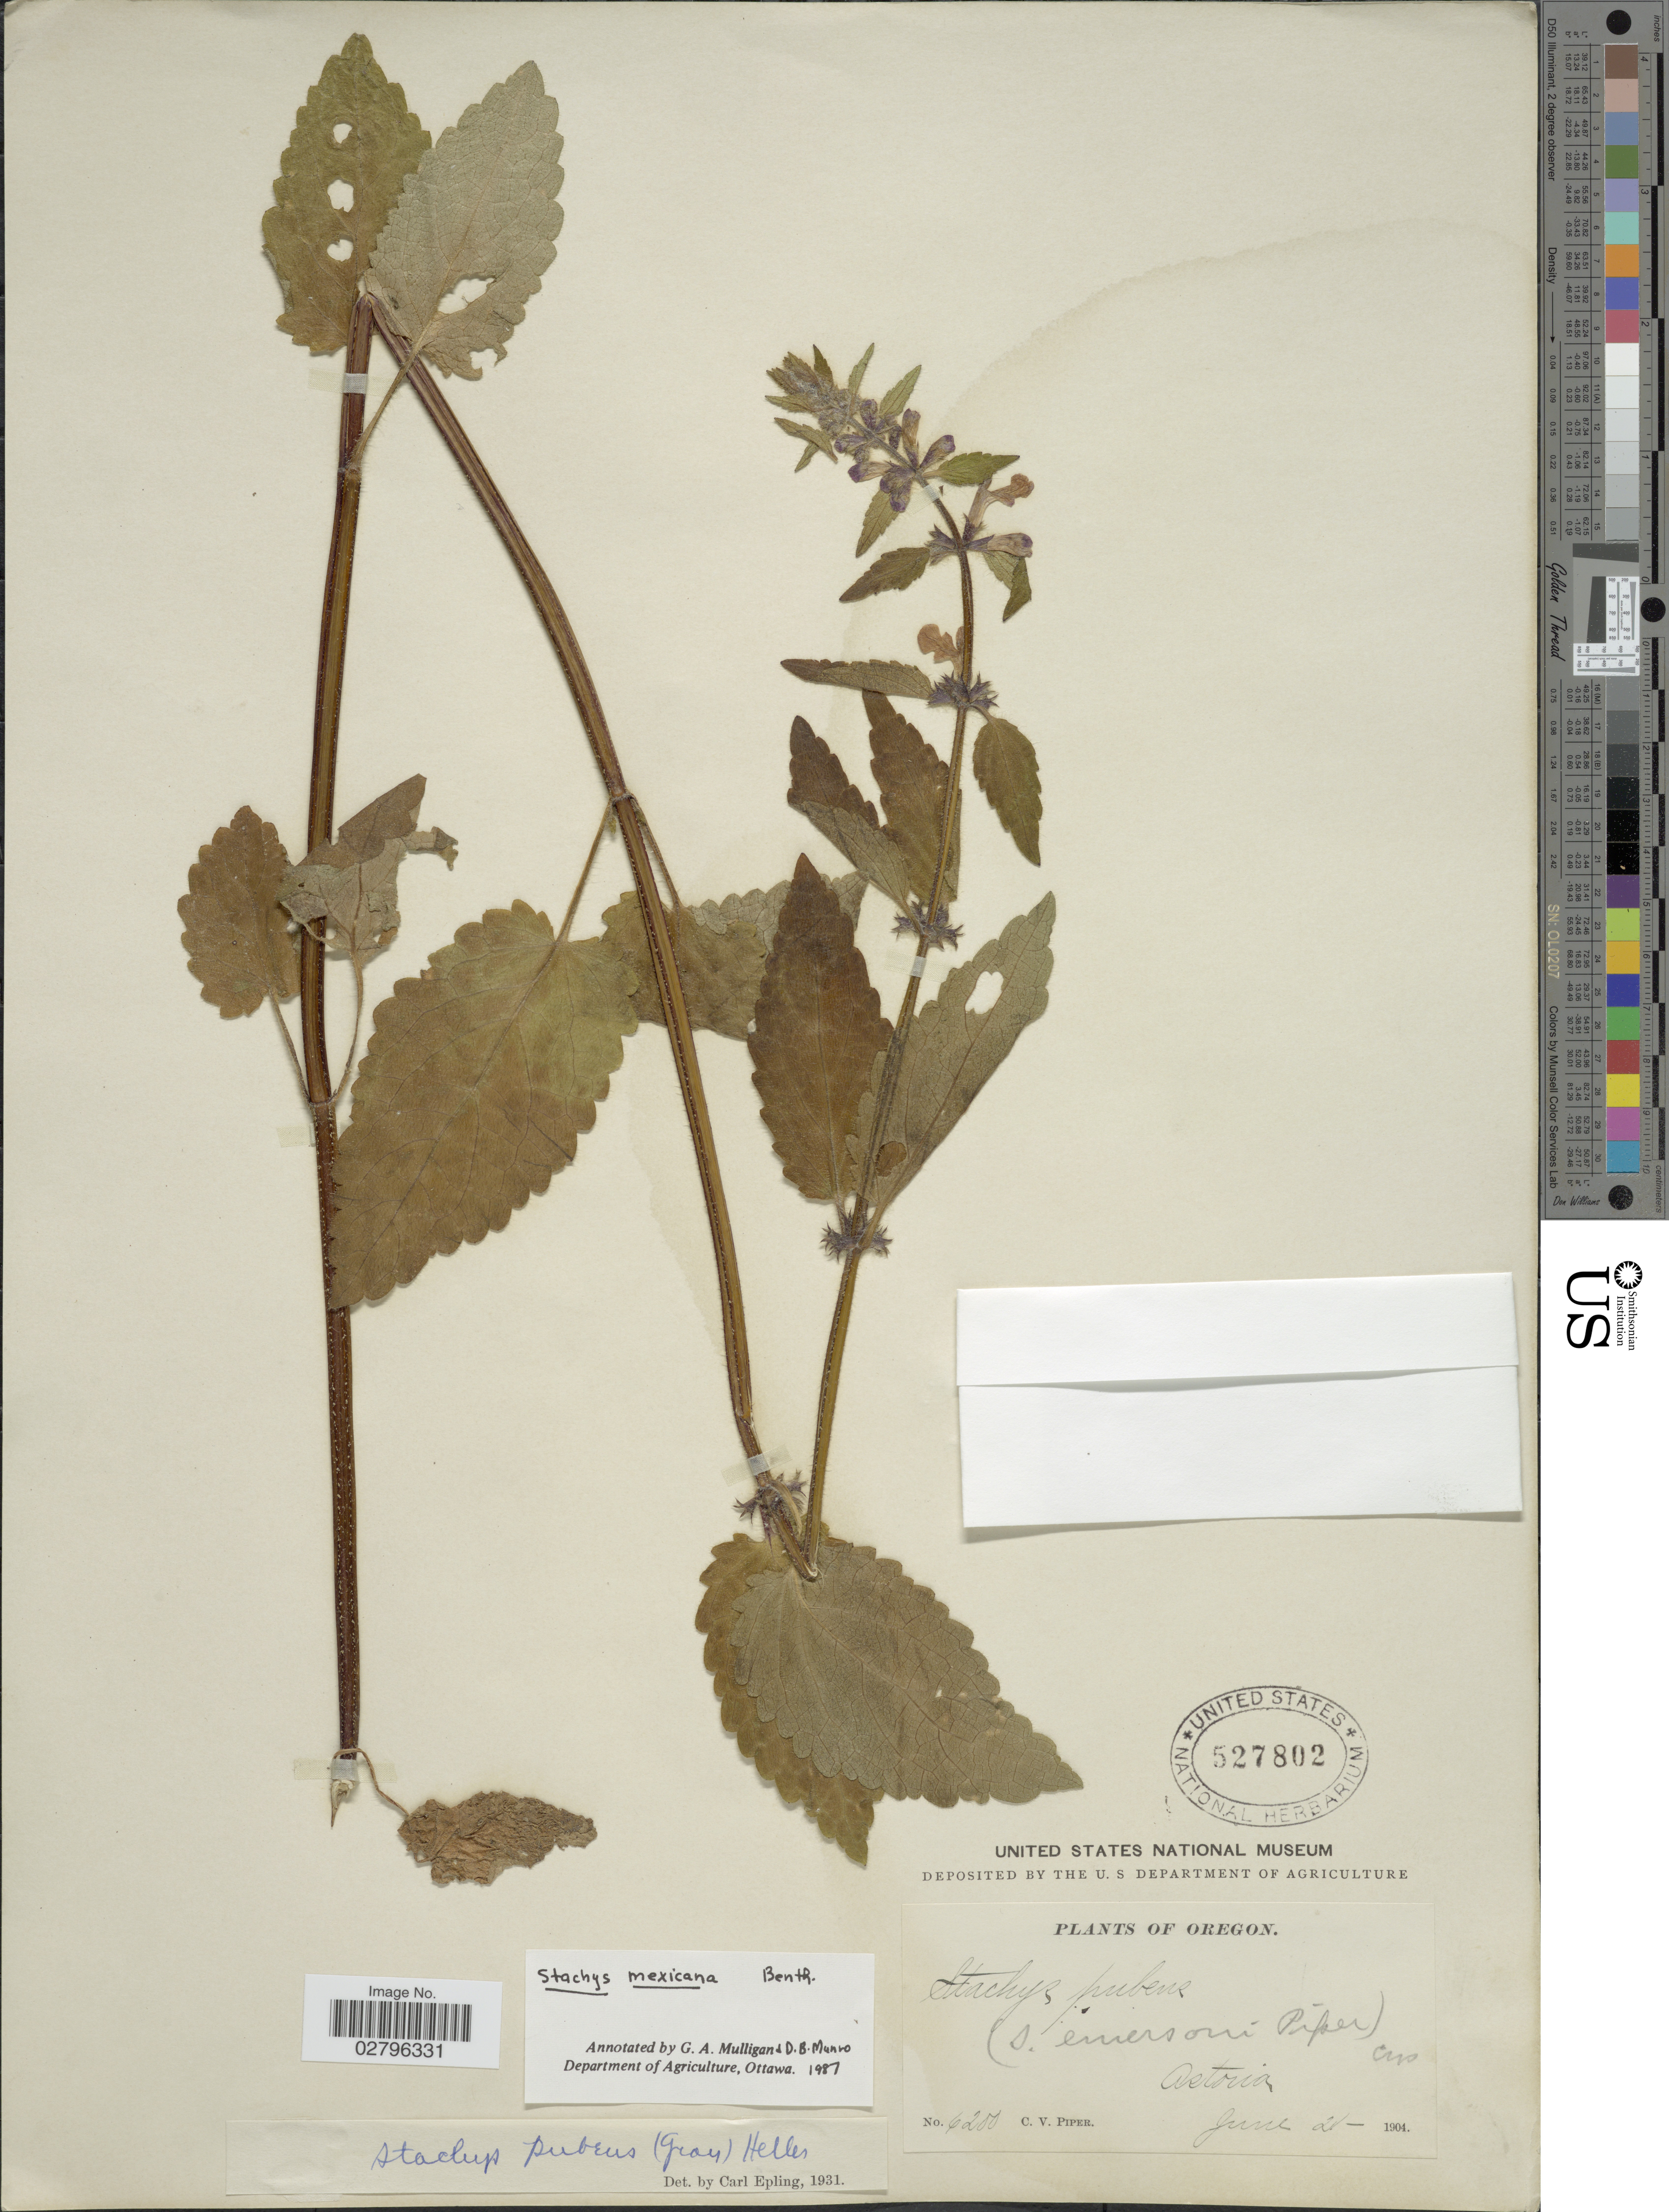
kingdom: Plantae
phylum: Tracheophyta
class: Magnoliopsida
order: Lamiales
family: Lamiaceae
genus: Stachys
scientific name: Stachys mexicana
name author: Benth.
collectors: C. V. Piper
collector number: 4200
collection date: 1904-06-02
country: United States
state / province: Oregon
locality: Astoria.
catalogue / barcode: US 527802